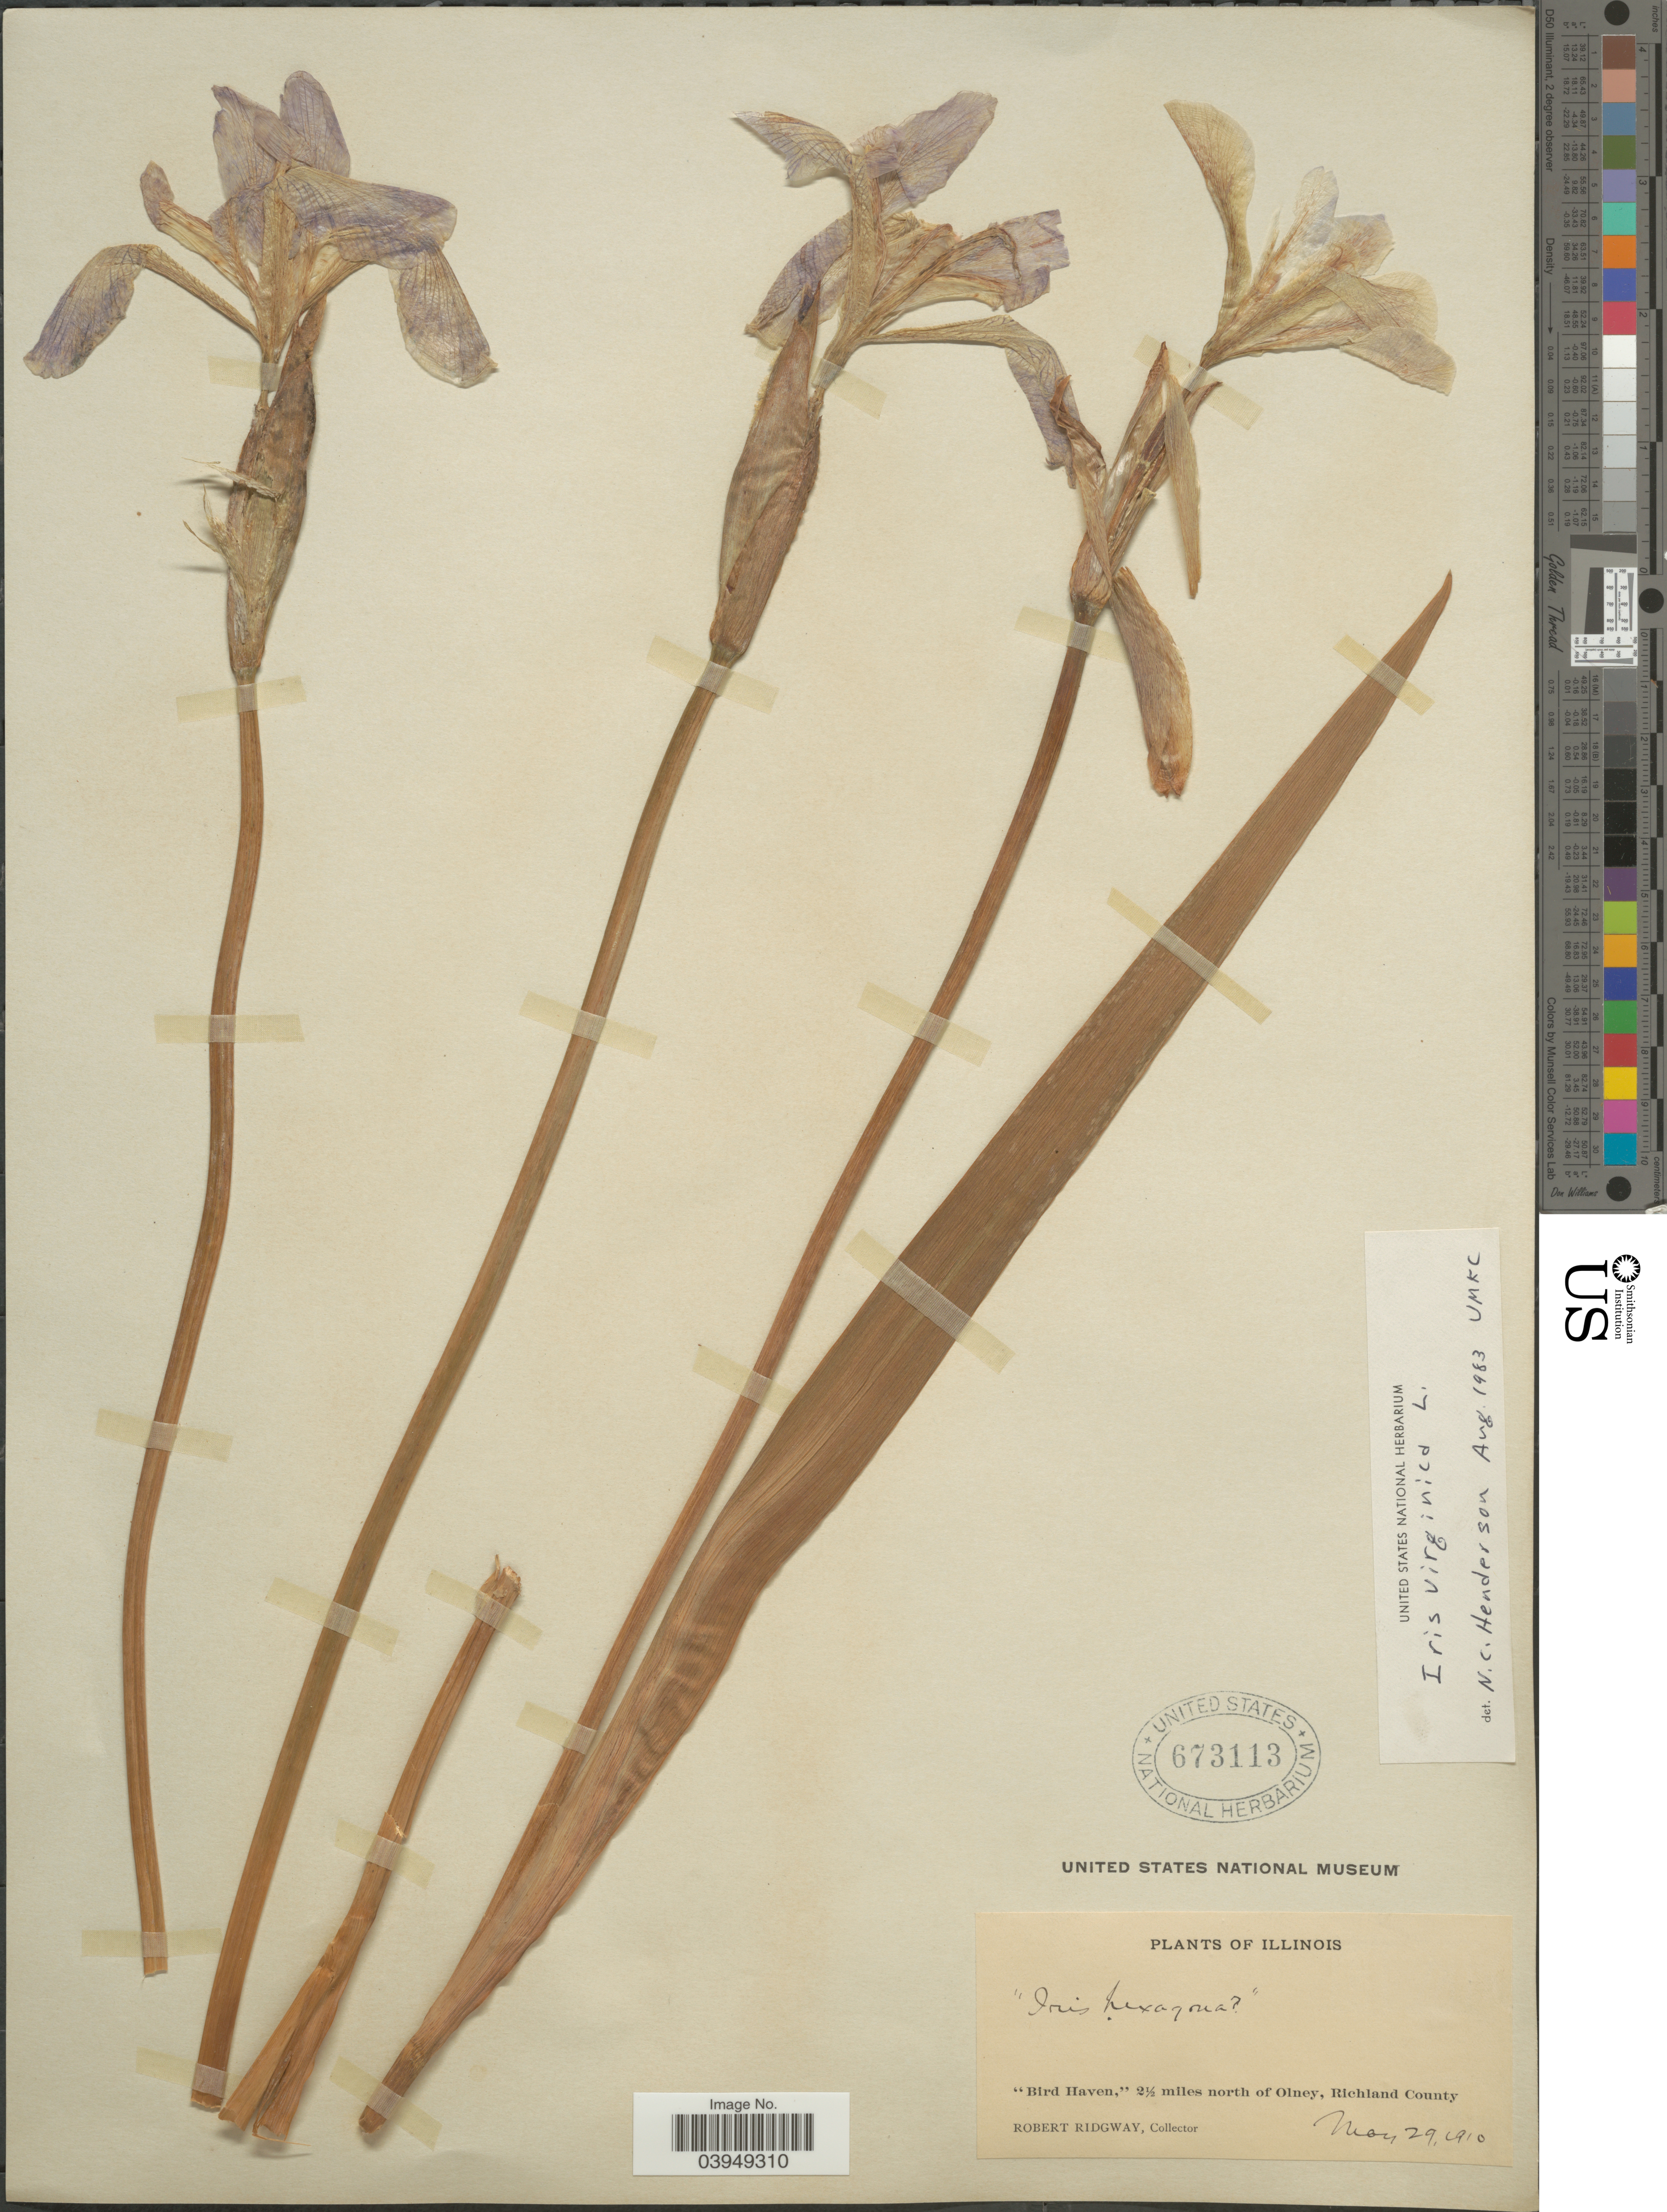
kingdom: Plantae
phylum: Tracheophyta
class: Liliopsida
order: Asparagales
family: Iridaceae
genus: Iris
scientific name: Iris virginica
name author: L.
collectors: R. Ridgway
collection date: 1910-05-29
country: United States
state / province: Illinois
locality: Bird Haven,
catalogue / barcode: US 673113